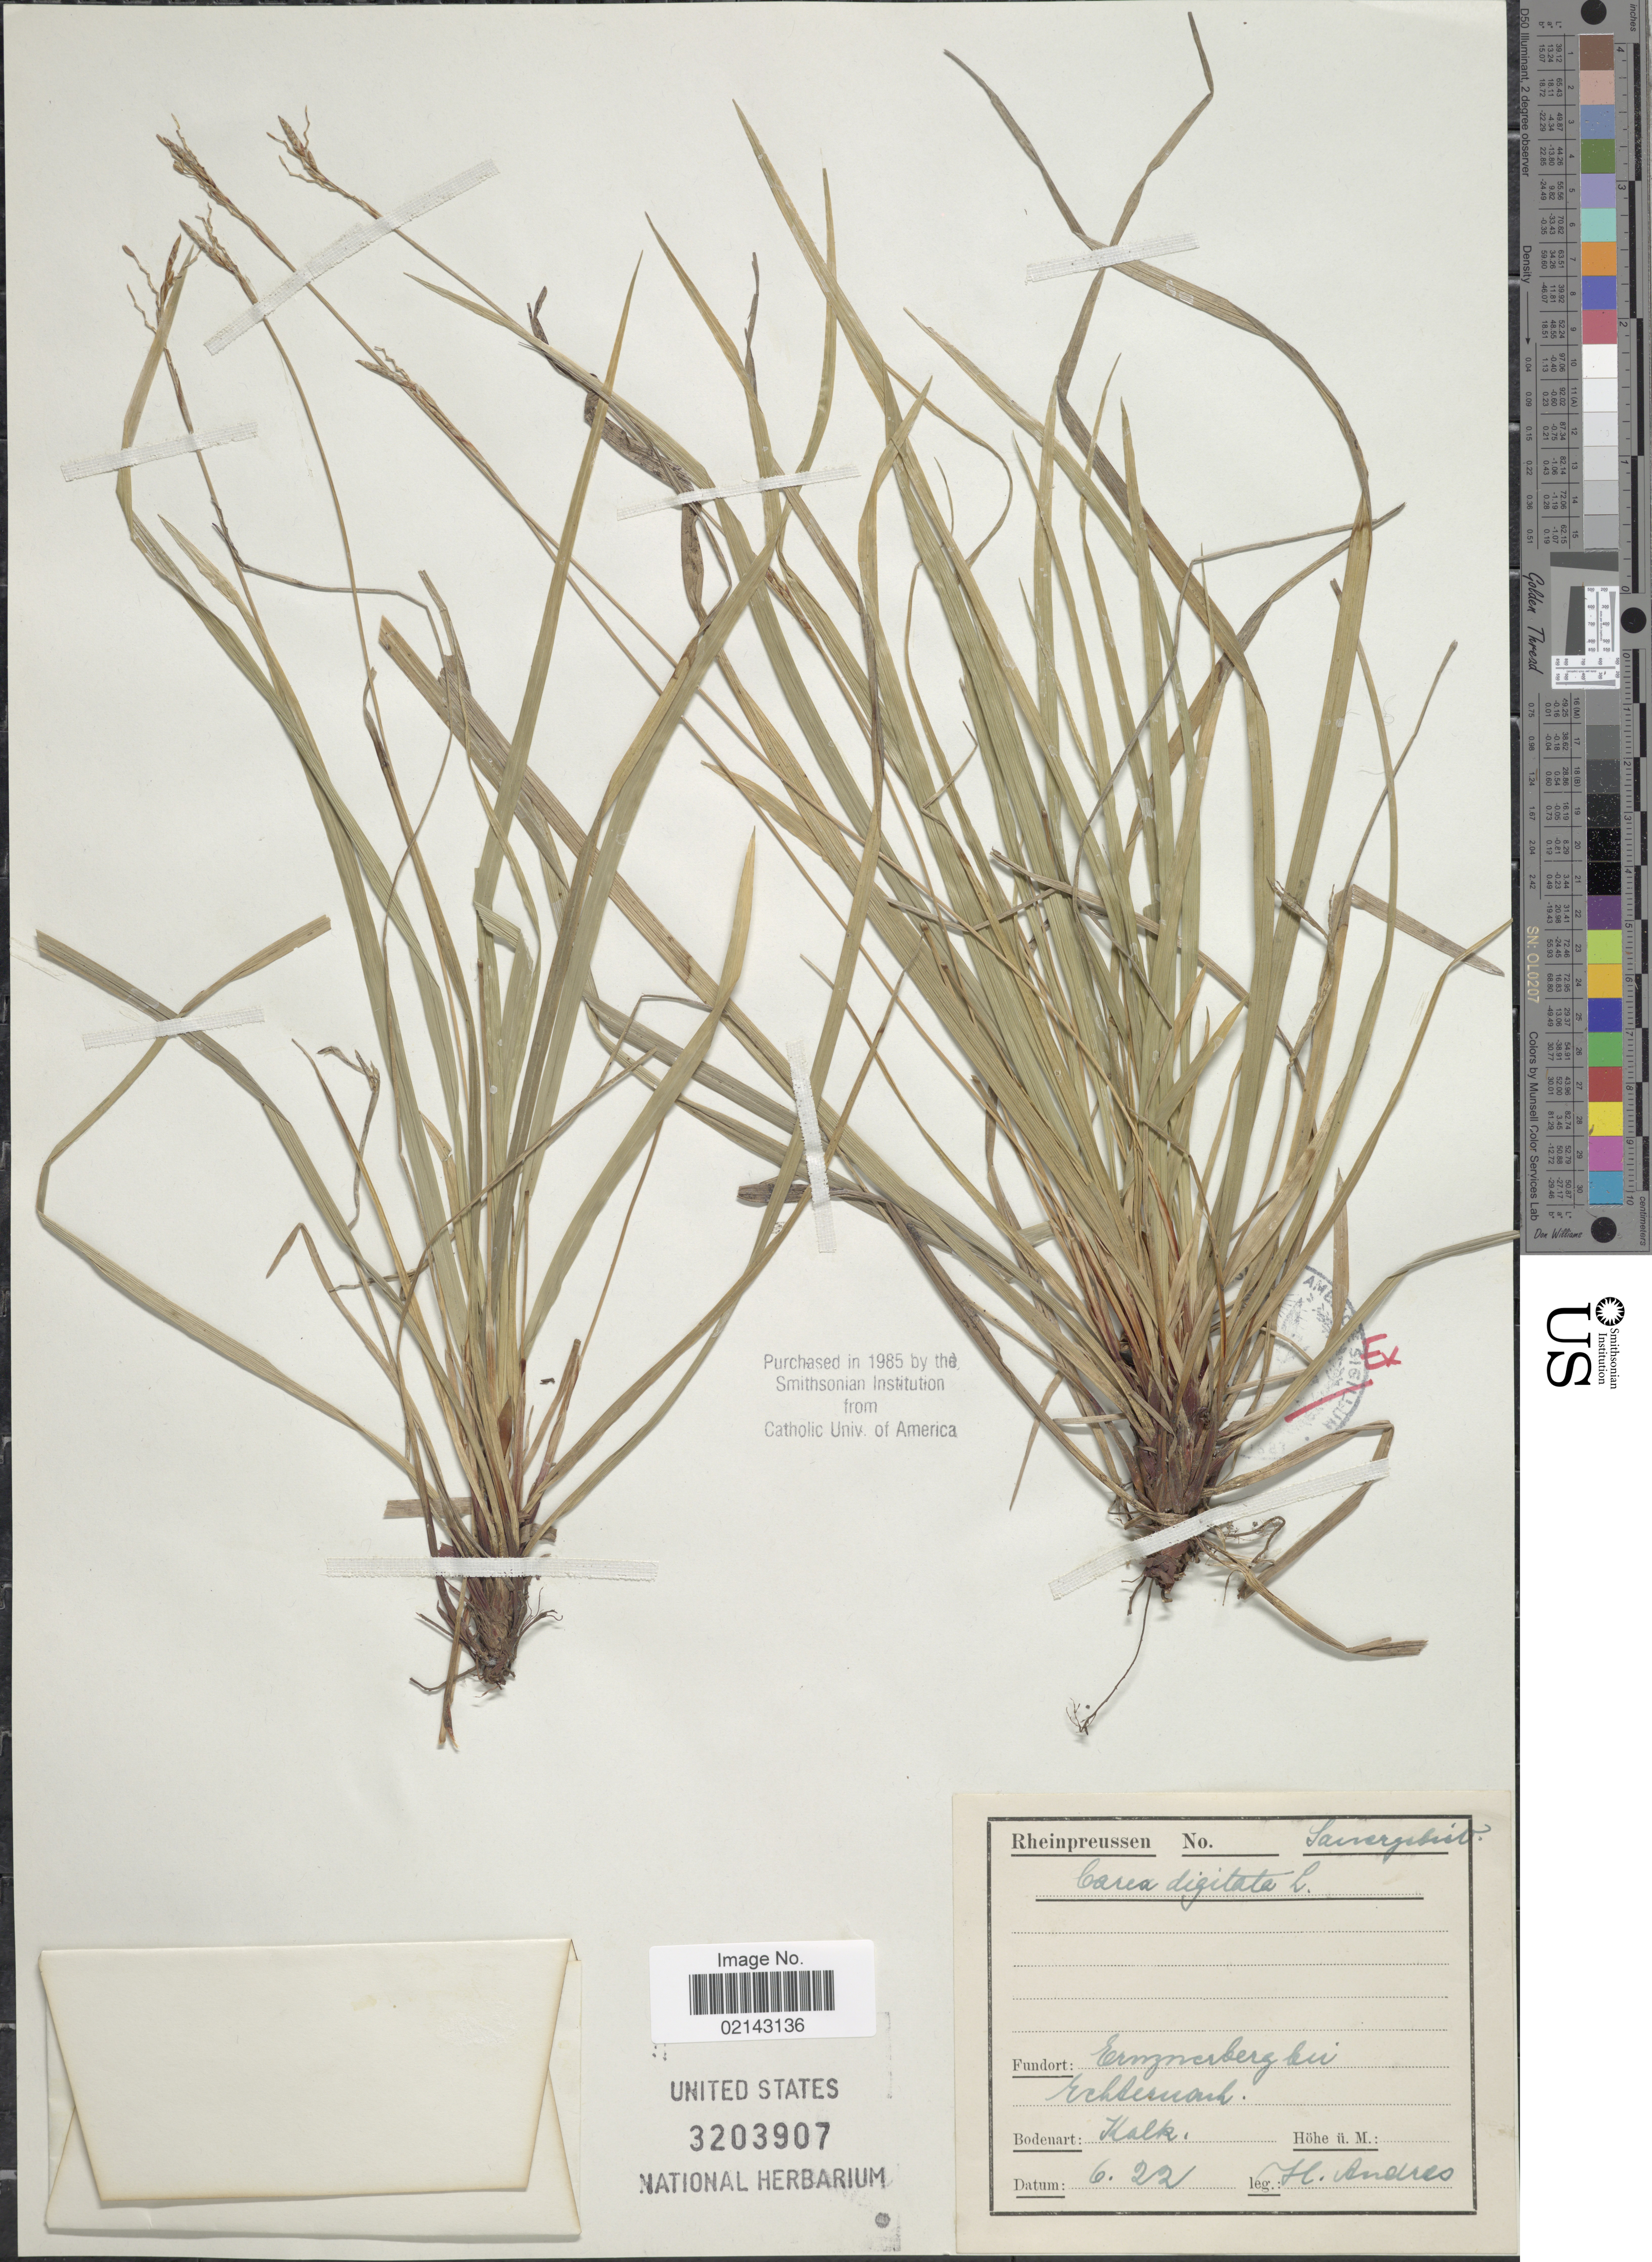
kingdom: Plantae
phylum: Tracheophyta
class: Liliopsida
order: Poales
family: Cyperaceae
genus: Carex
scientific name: Carex digitata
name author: L.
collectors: H. Andres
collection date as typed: Transcribed d/m/y: /6/22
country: Germany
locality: Sainergebist. Ermnerberg bei Echtesmarch [interpreted]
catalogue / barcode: US 3203907